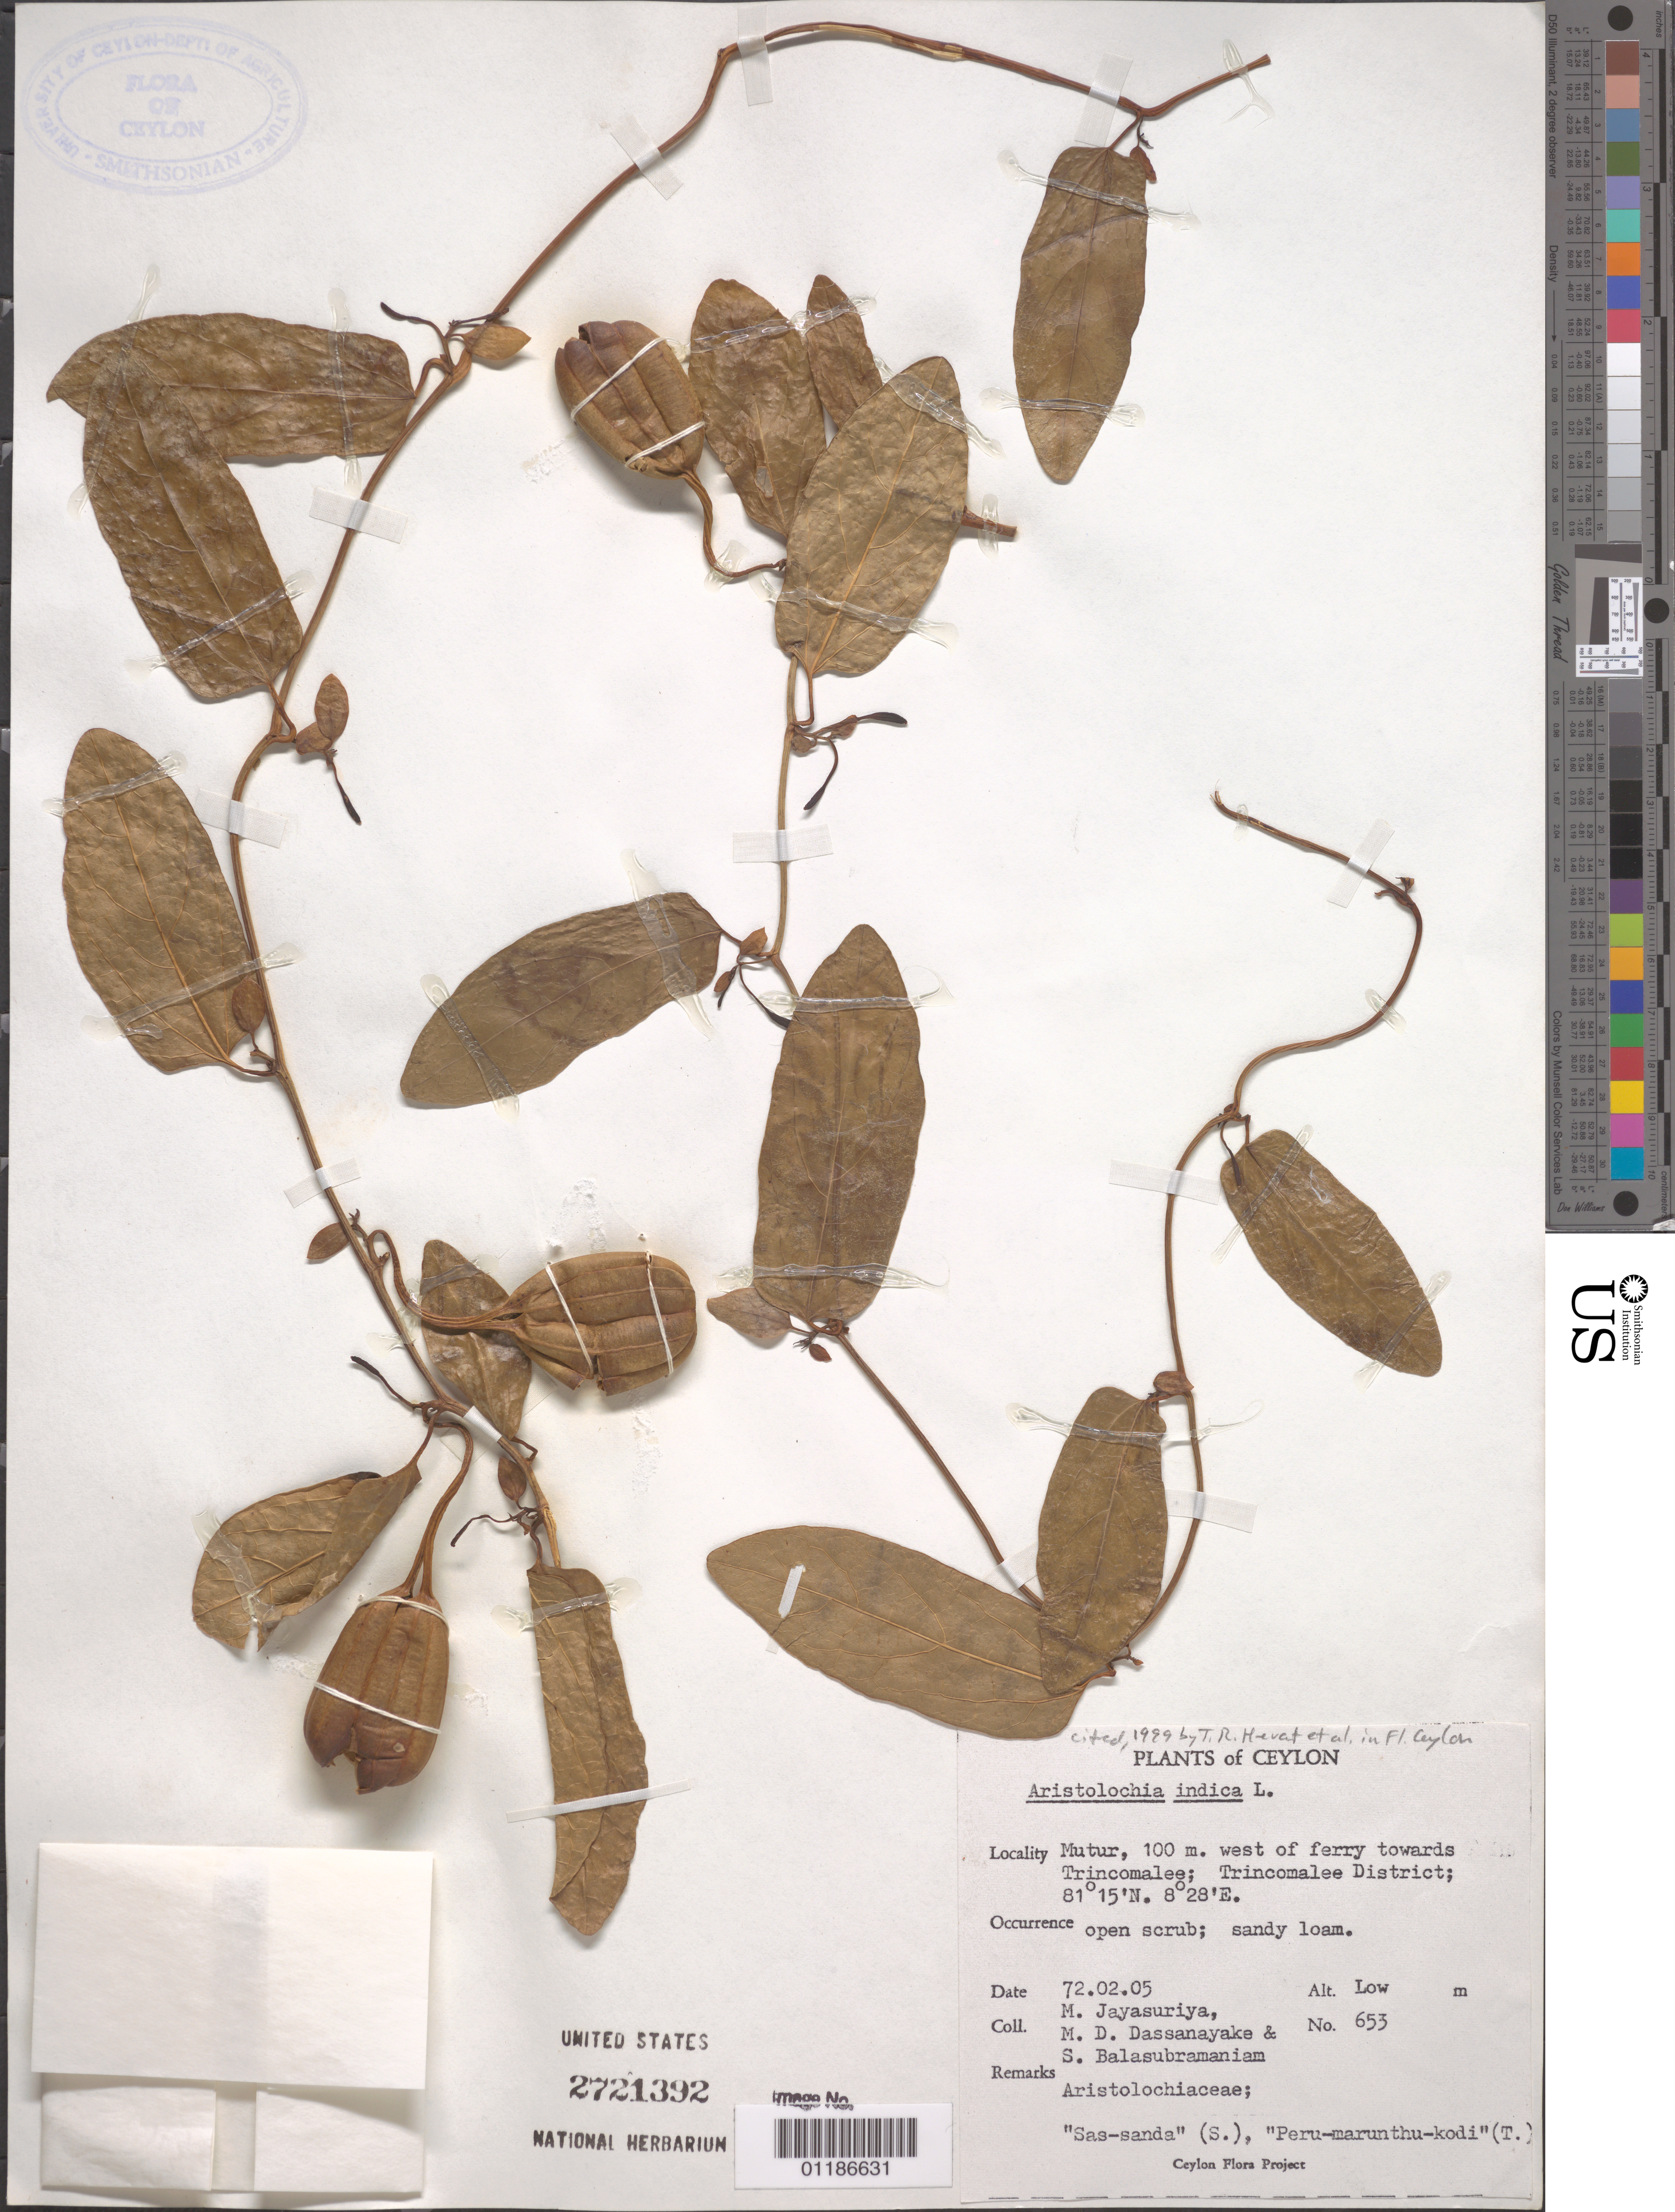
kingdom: Plantae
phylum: Tracheophyta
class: Magnoliopsida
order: Piperales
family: Aristolochiaceae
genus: Aristolochia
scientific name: Aristolochia indica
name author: L.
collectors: A. H. Jayasuriya, M. D. Dassanayake & S. Balasubramaniam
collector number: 653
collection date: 1972-02-05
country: Sri Lanka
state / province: Eastern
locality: Mutur, 100 m. west of ferry towards Trincomalee; Trincomalee District.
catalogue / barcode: US 2721392